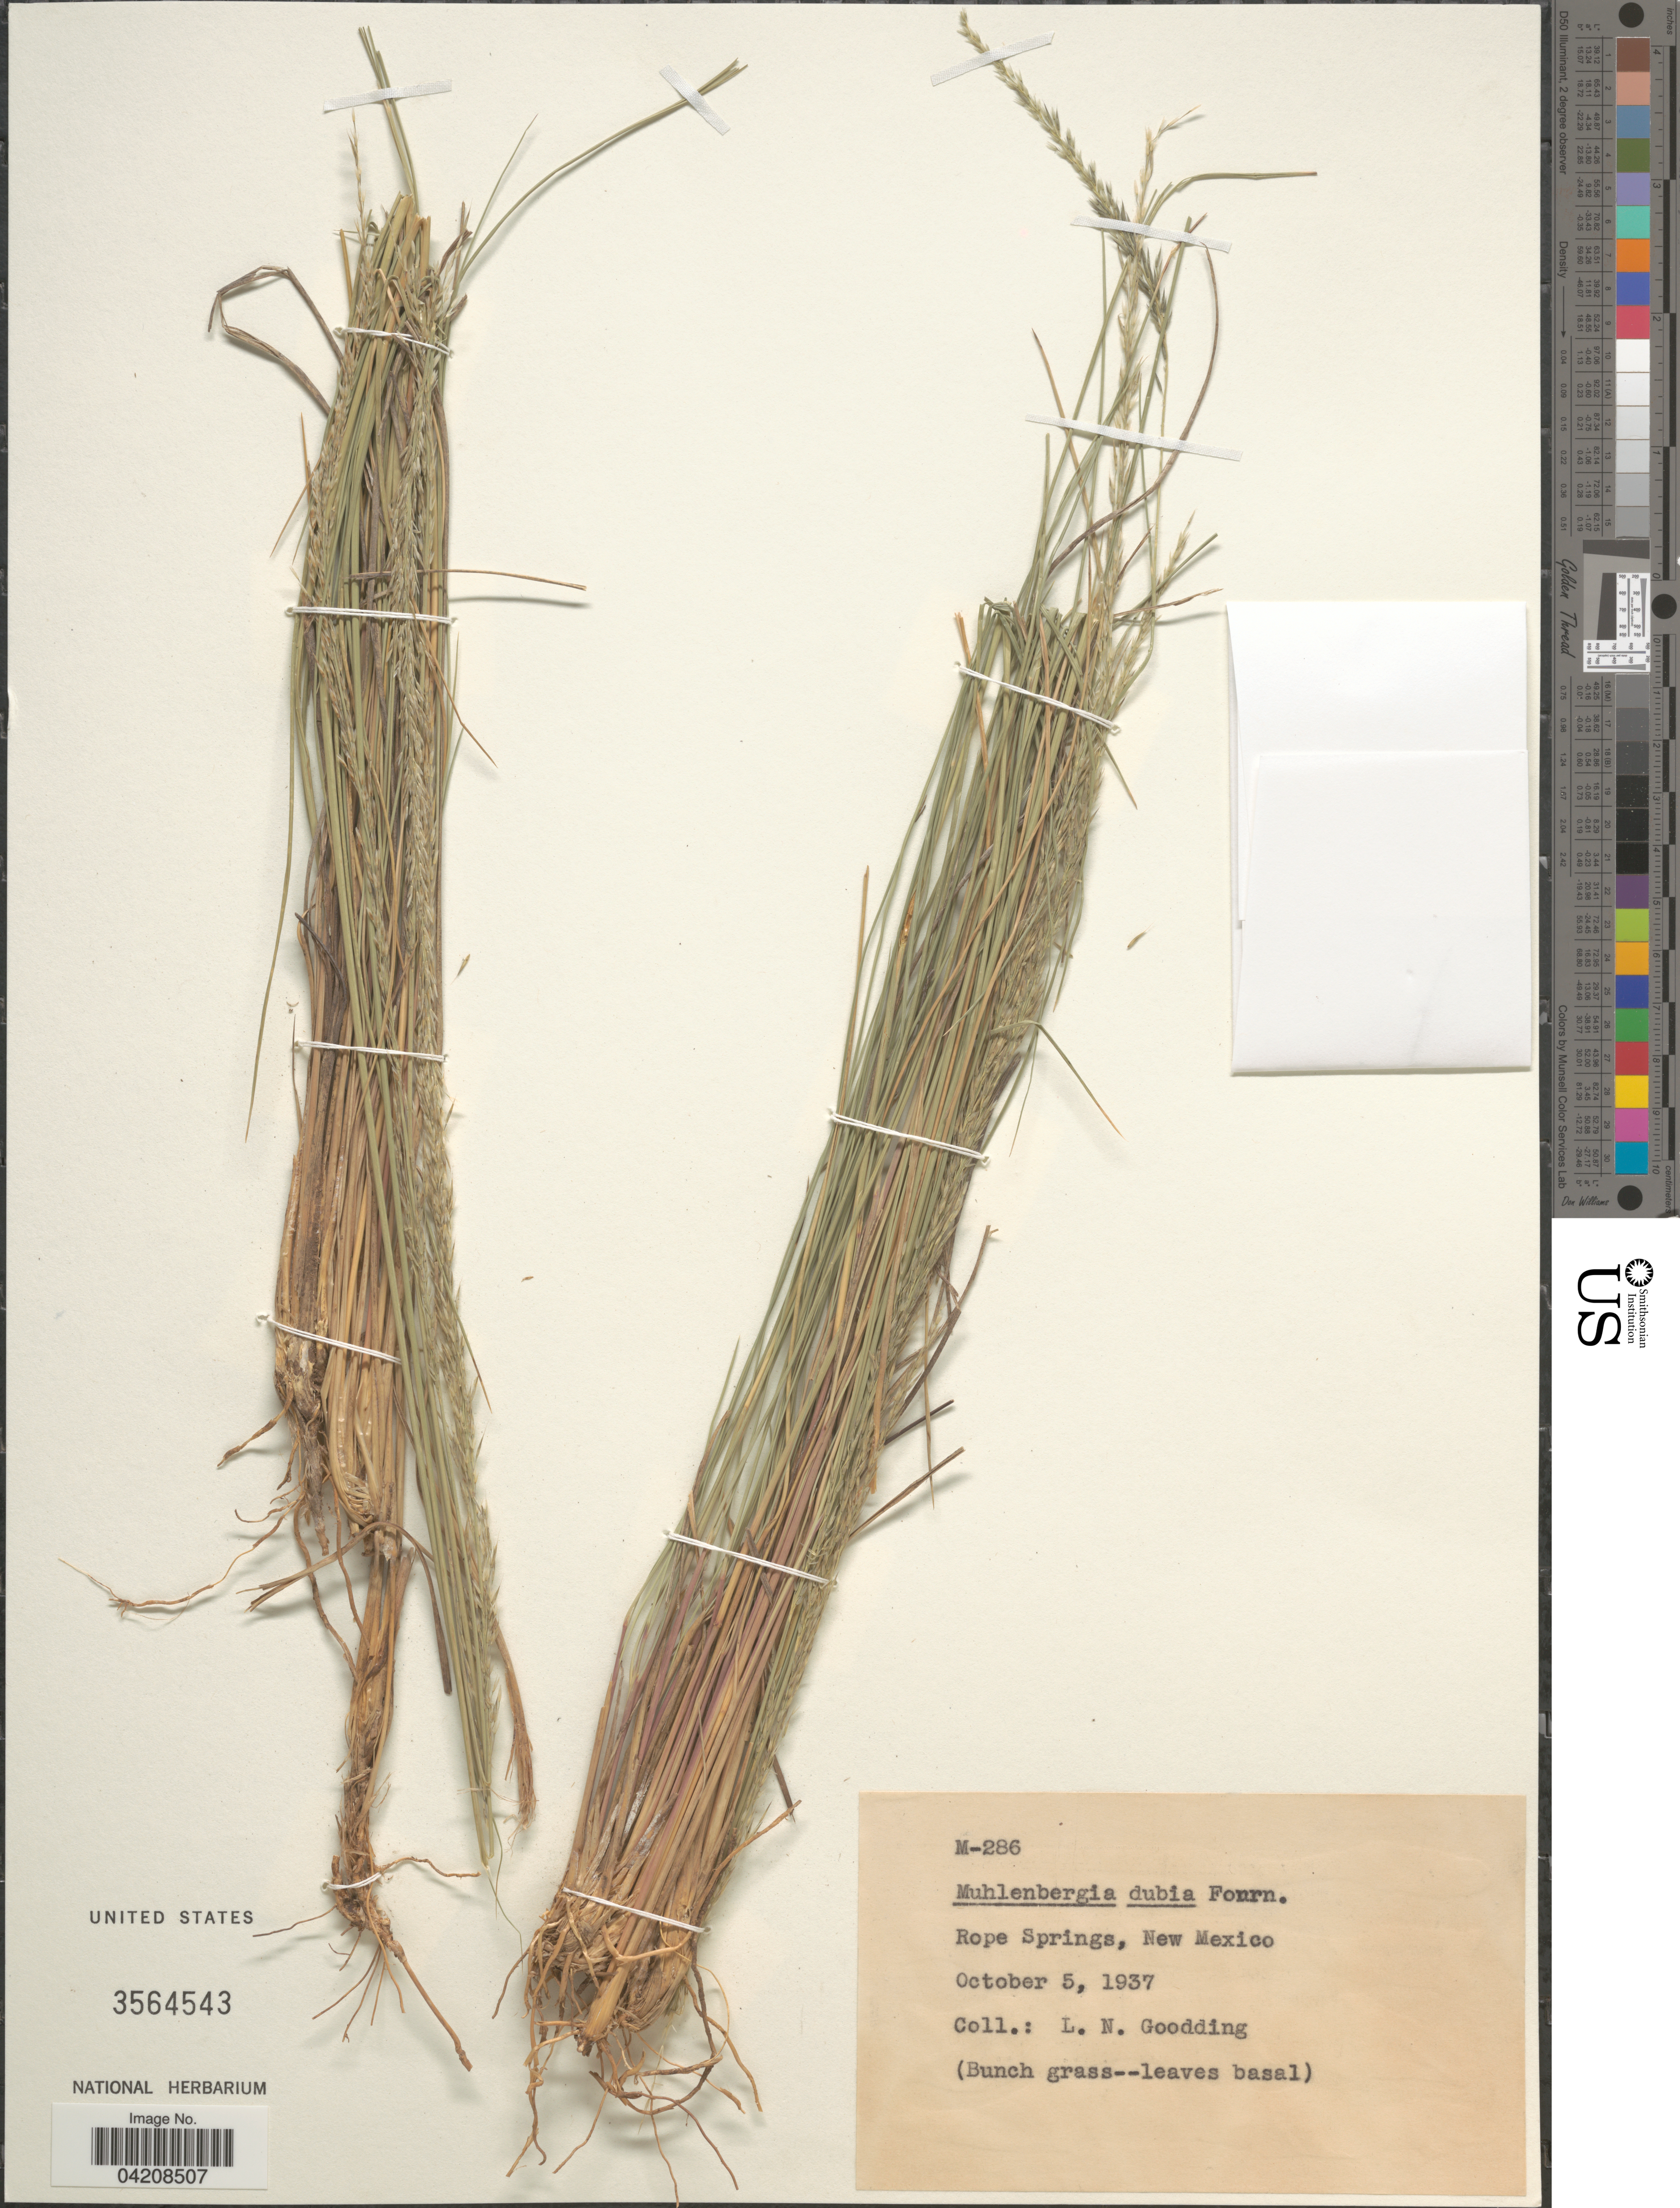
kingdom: Plantae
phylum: Tracheophyta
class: Liliopsida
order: Poales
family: Poaceae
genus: Muhlenbergia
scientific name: Muhlenbergia dubia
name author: E. Fourn.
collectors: L. N. Goodding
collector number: M-286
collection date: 1937-10-05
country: United States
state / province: New Mexico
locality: Rope Springs.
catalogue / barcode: US 3564543